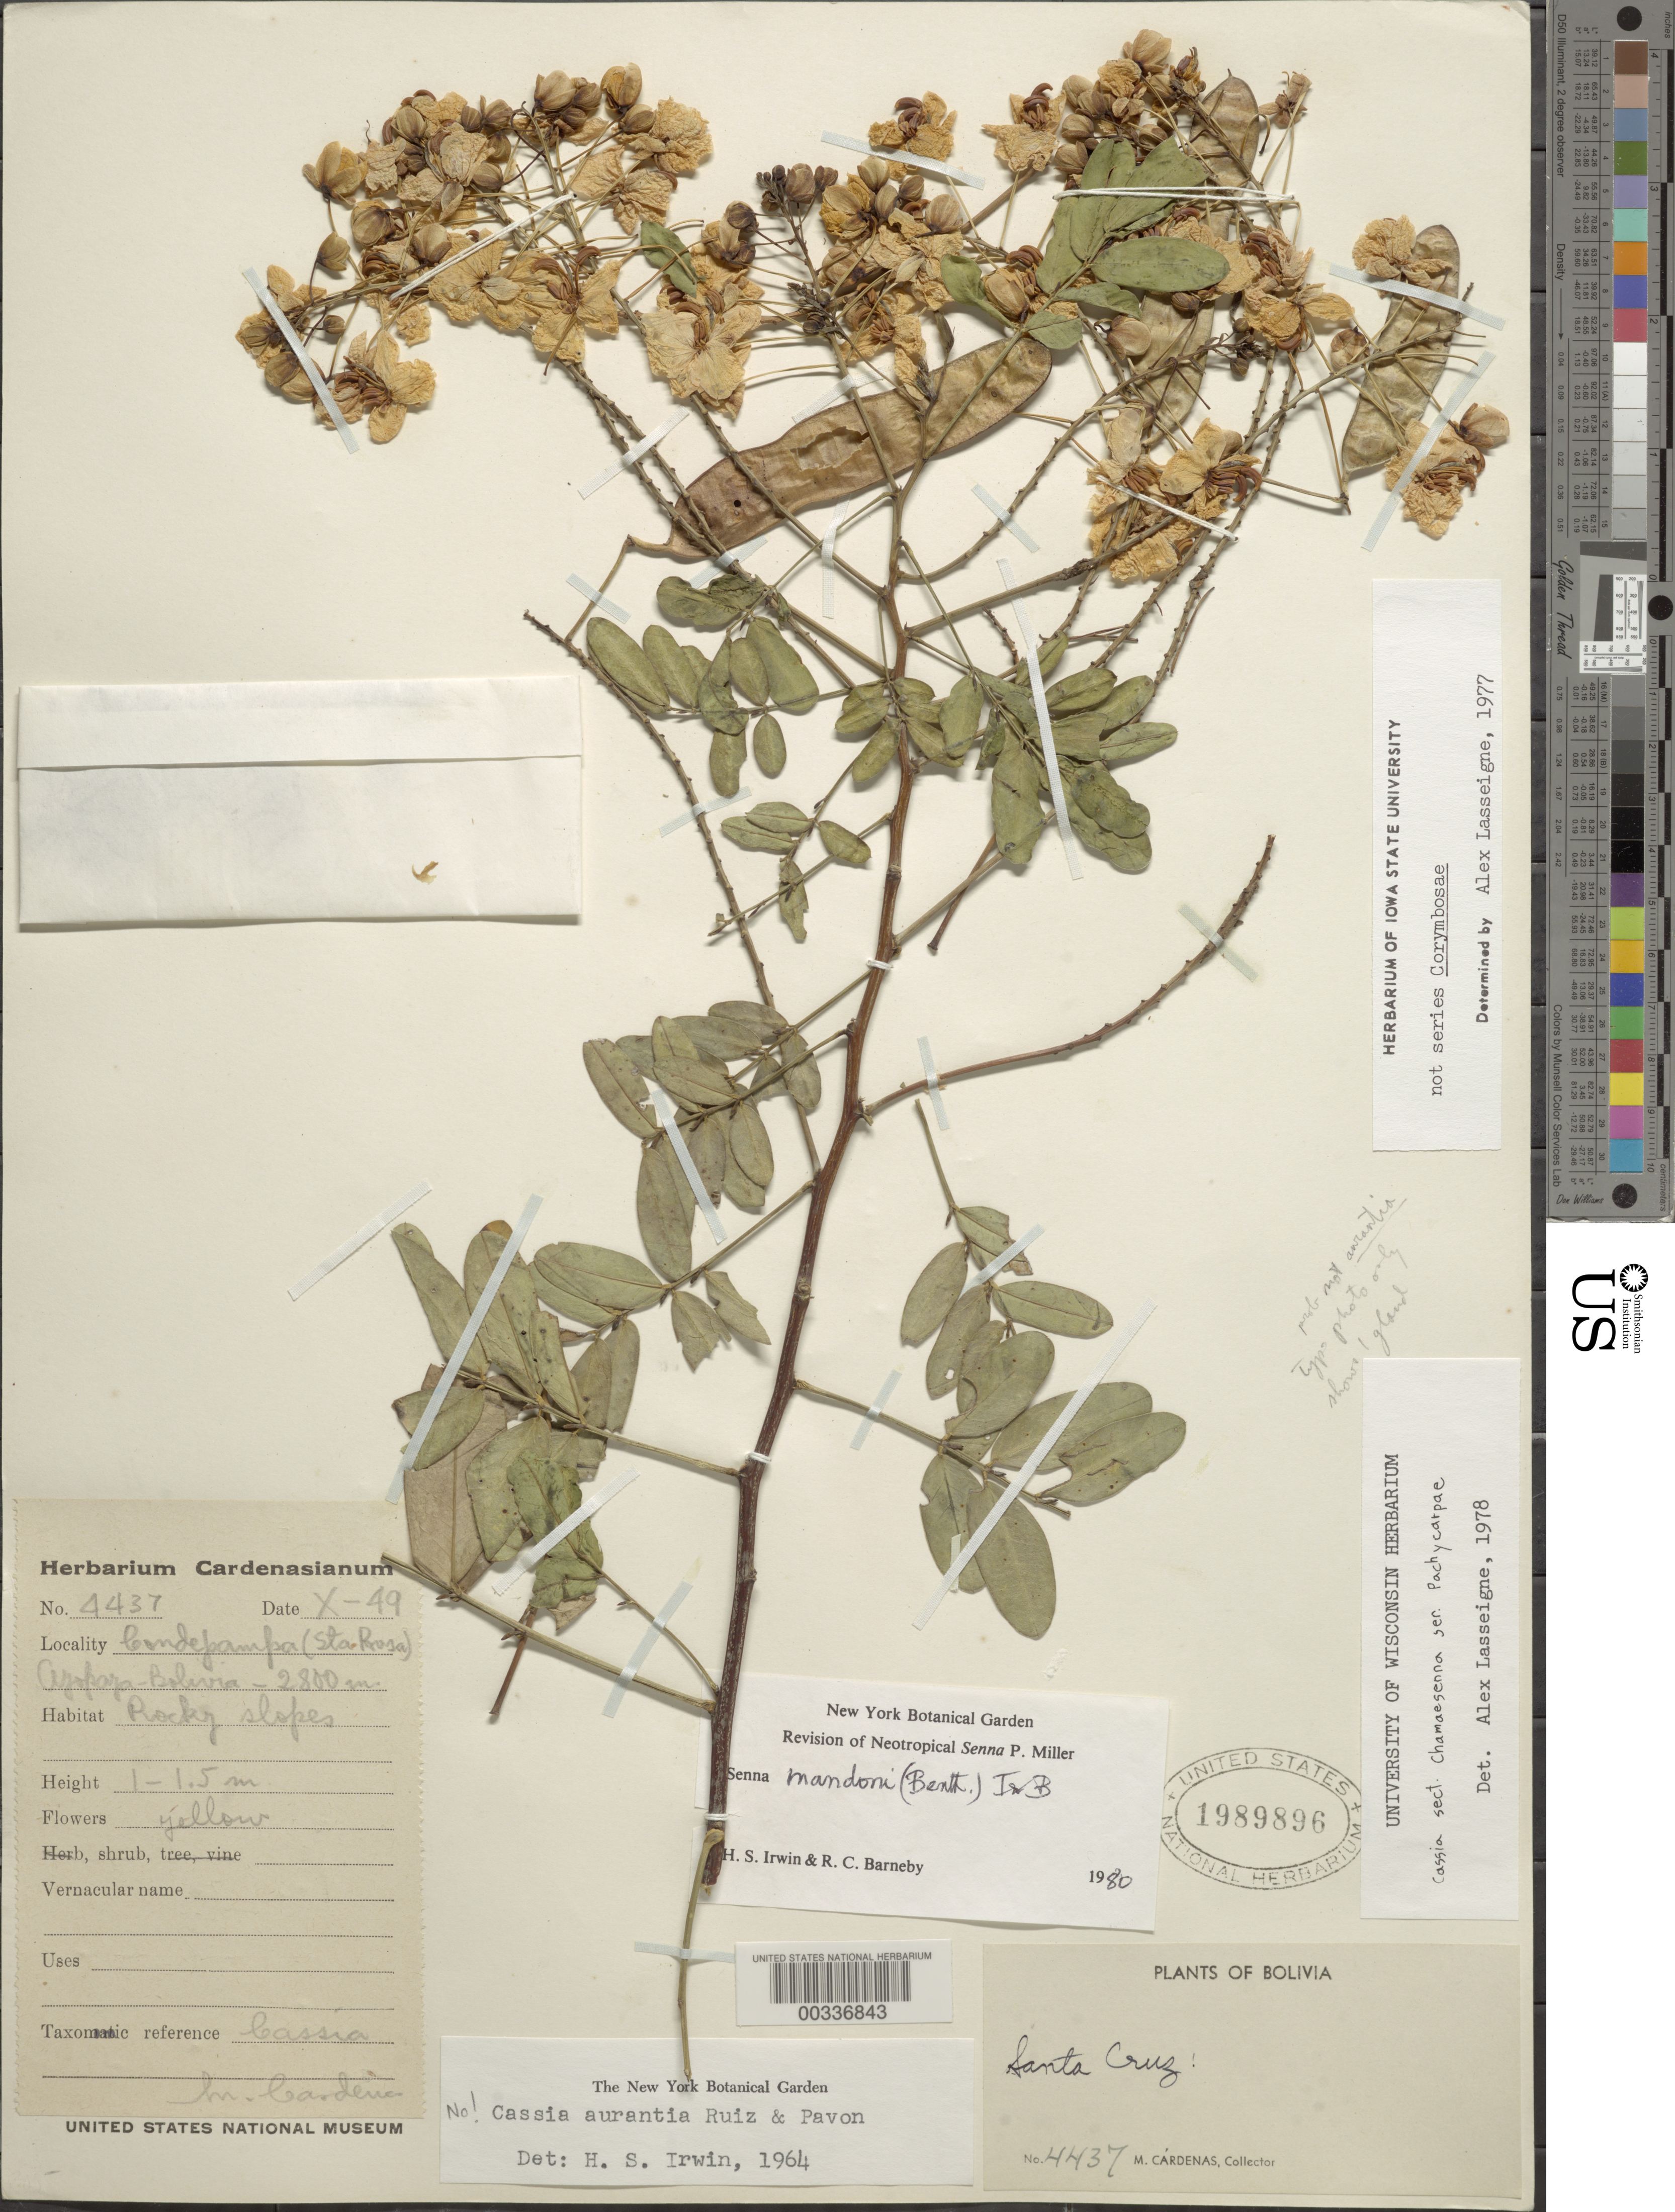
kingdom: Plantae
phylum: Tracheophyta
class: Magnoliopsida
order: Fabales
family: Fabaceae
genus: Senna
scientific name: Senna mandonii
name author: (Benth.) H.S. Irwin & Barneby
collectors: M. Cárdenas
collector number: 4437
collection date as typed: Oct 1949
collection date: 1949-10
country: Bolivia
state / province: Santa Cruz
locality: Conde Pampa (Sta. Rosa); Ajopaja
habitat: Rocky slopes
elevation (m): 2800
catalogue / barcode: US 1989896